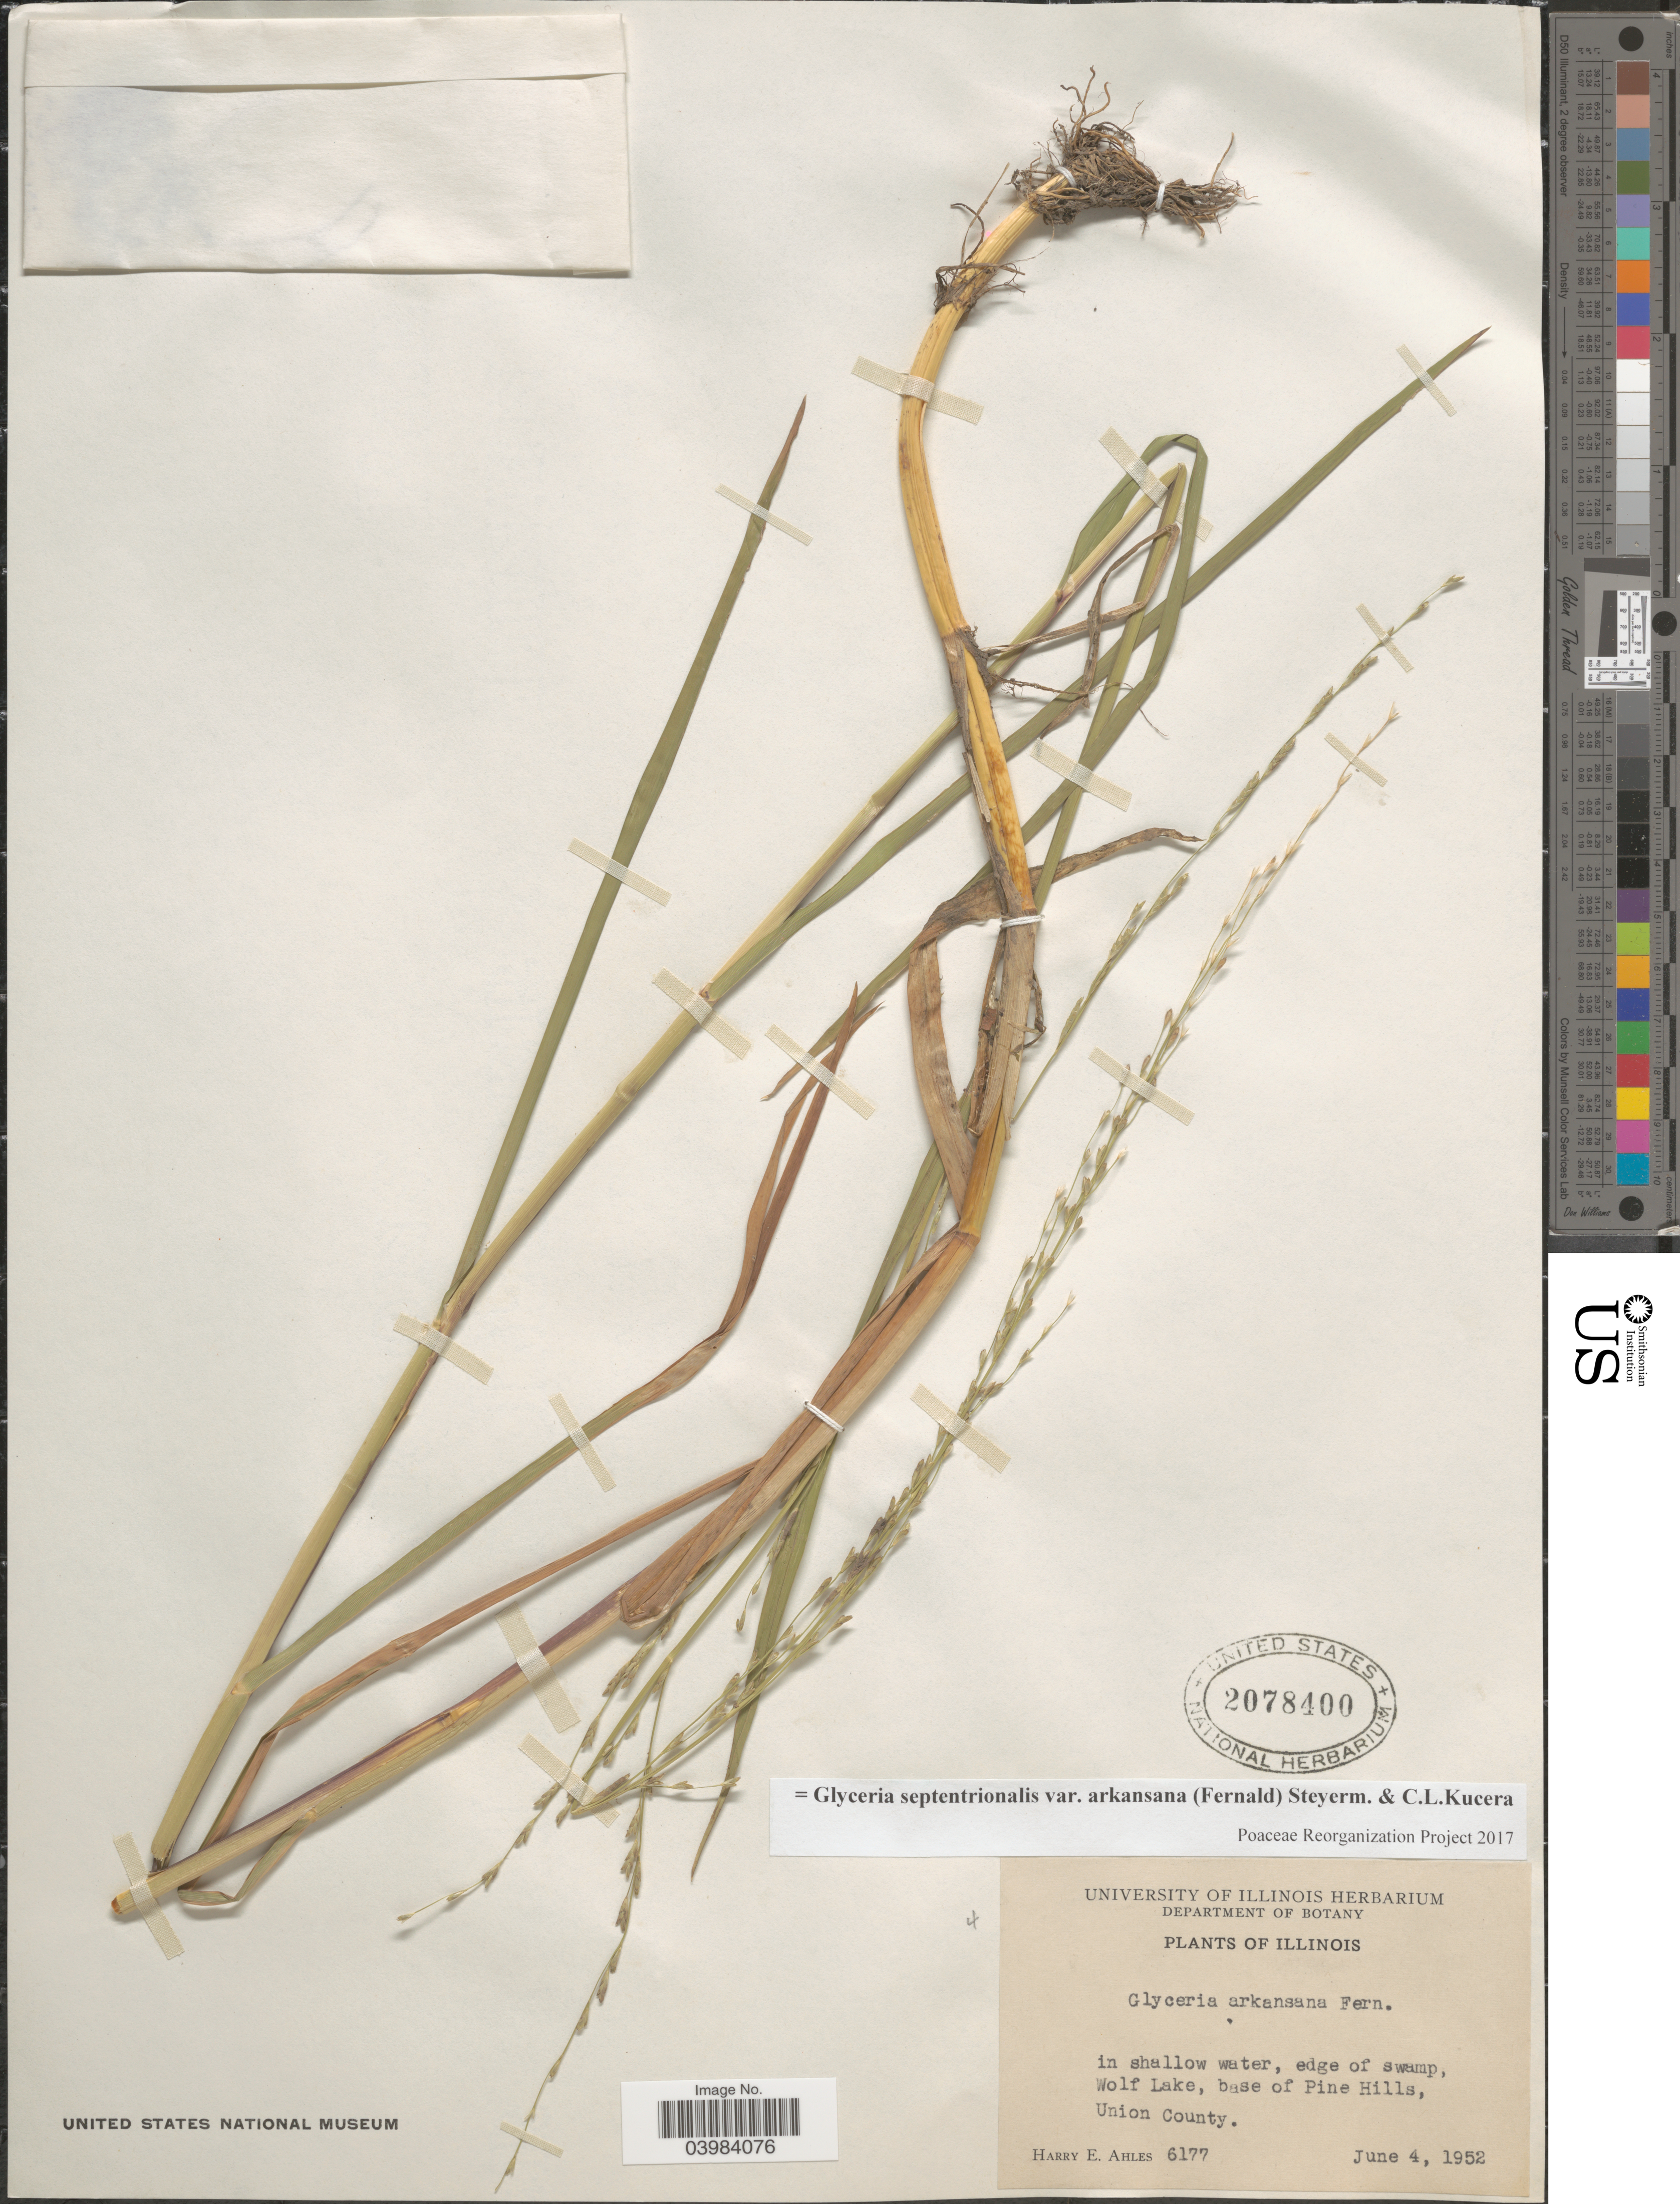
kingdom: Plantae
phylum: Tracheophyta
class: Liliopsida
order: Poales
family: Poaceae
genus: Glyceria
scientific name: Glyceria septentrionalis var. arkansana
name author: (Fernald) Steyerm. & Kucera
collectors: H. E. Ahles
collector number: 6177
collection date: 1952-06-04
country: United States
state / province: Illinois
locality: In shallow water, edge of swamp, Wolf Lake, base of Pine Hills, Union County.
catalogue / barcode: US 2078400